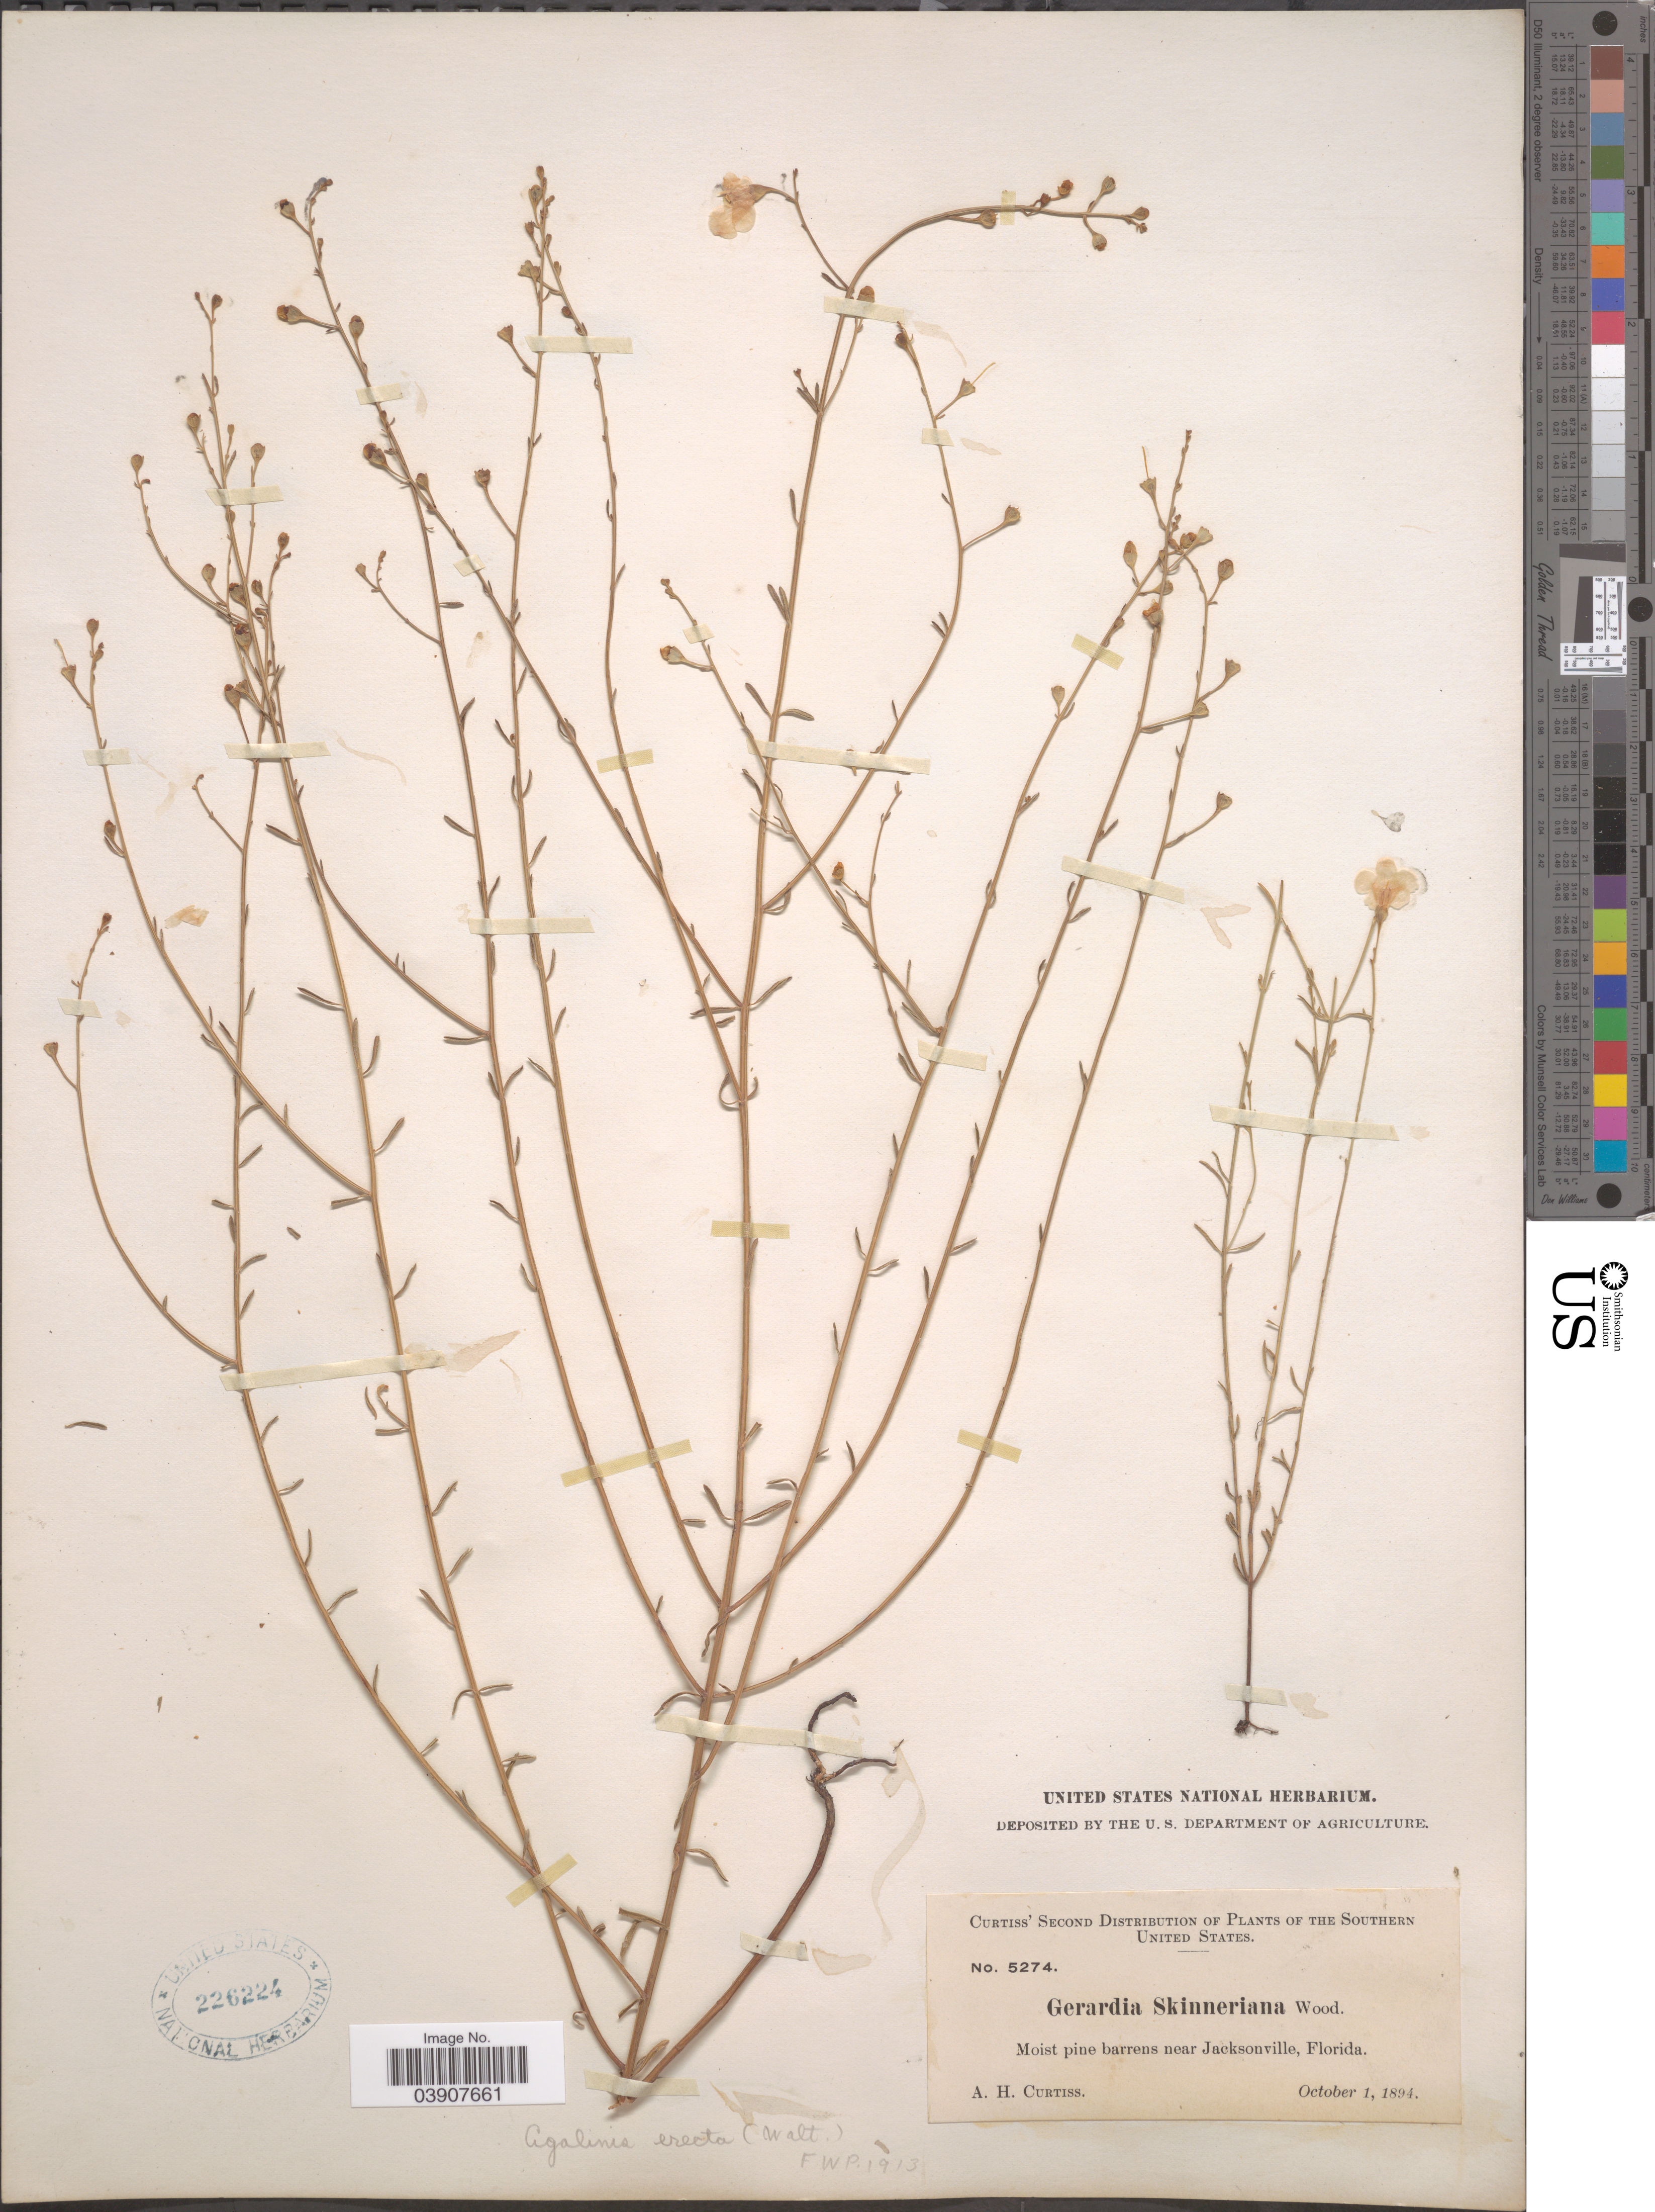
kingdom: Plantae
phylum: Tracheophyta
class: Magnoliopsida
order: Lamiales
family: Orobanchaceae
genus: Agalinis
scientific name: Agalinis erecta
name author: Pennell ex Small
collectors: A. H. Curtiss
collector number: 5274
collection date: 1894-10-01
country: United States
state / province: Florida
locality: The Southern United States. Moist pine barrens near Jacksonville.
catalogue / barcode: US 226224